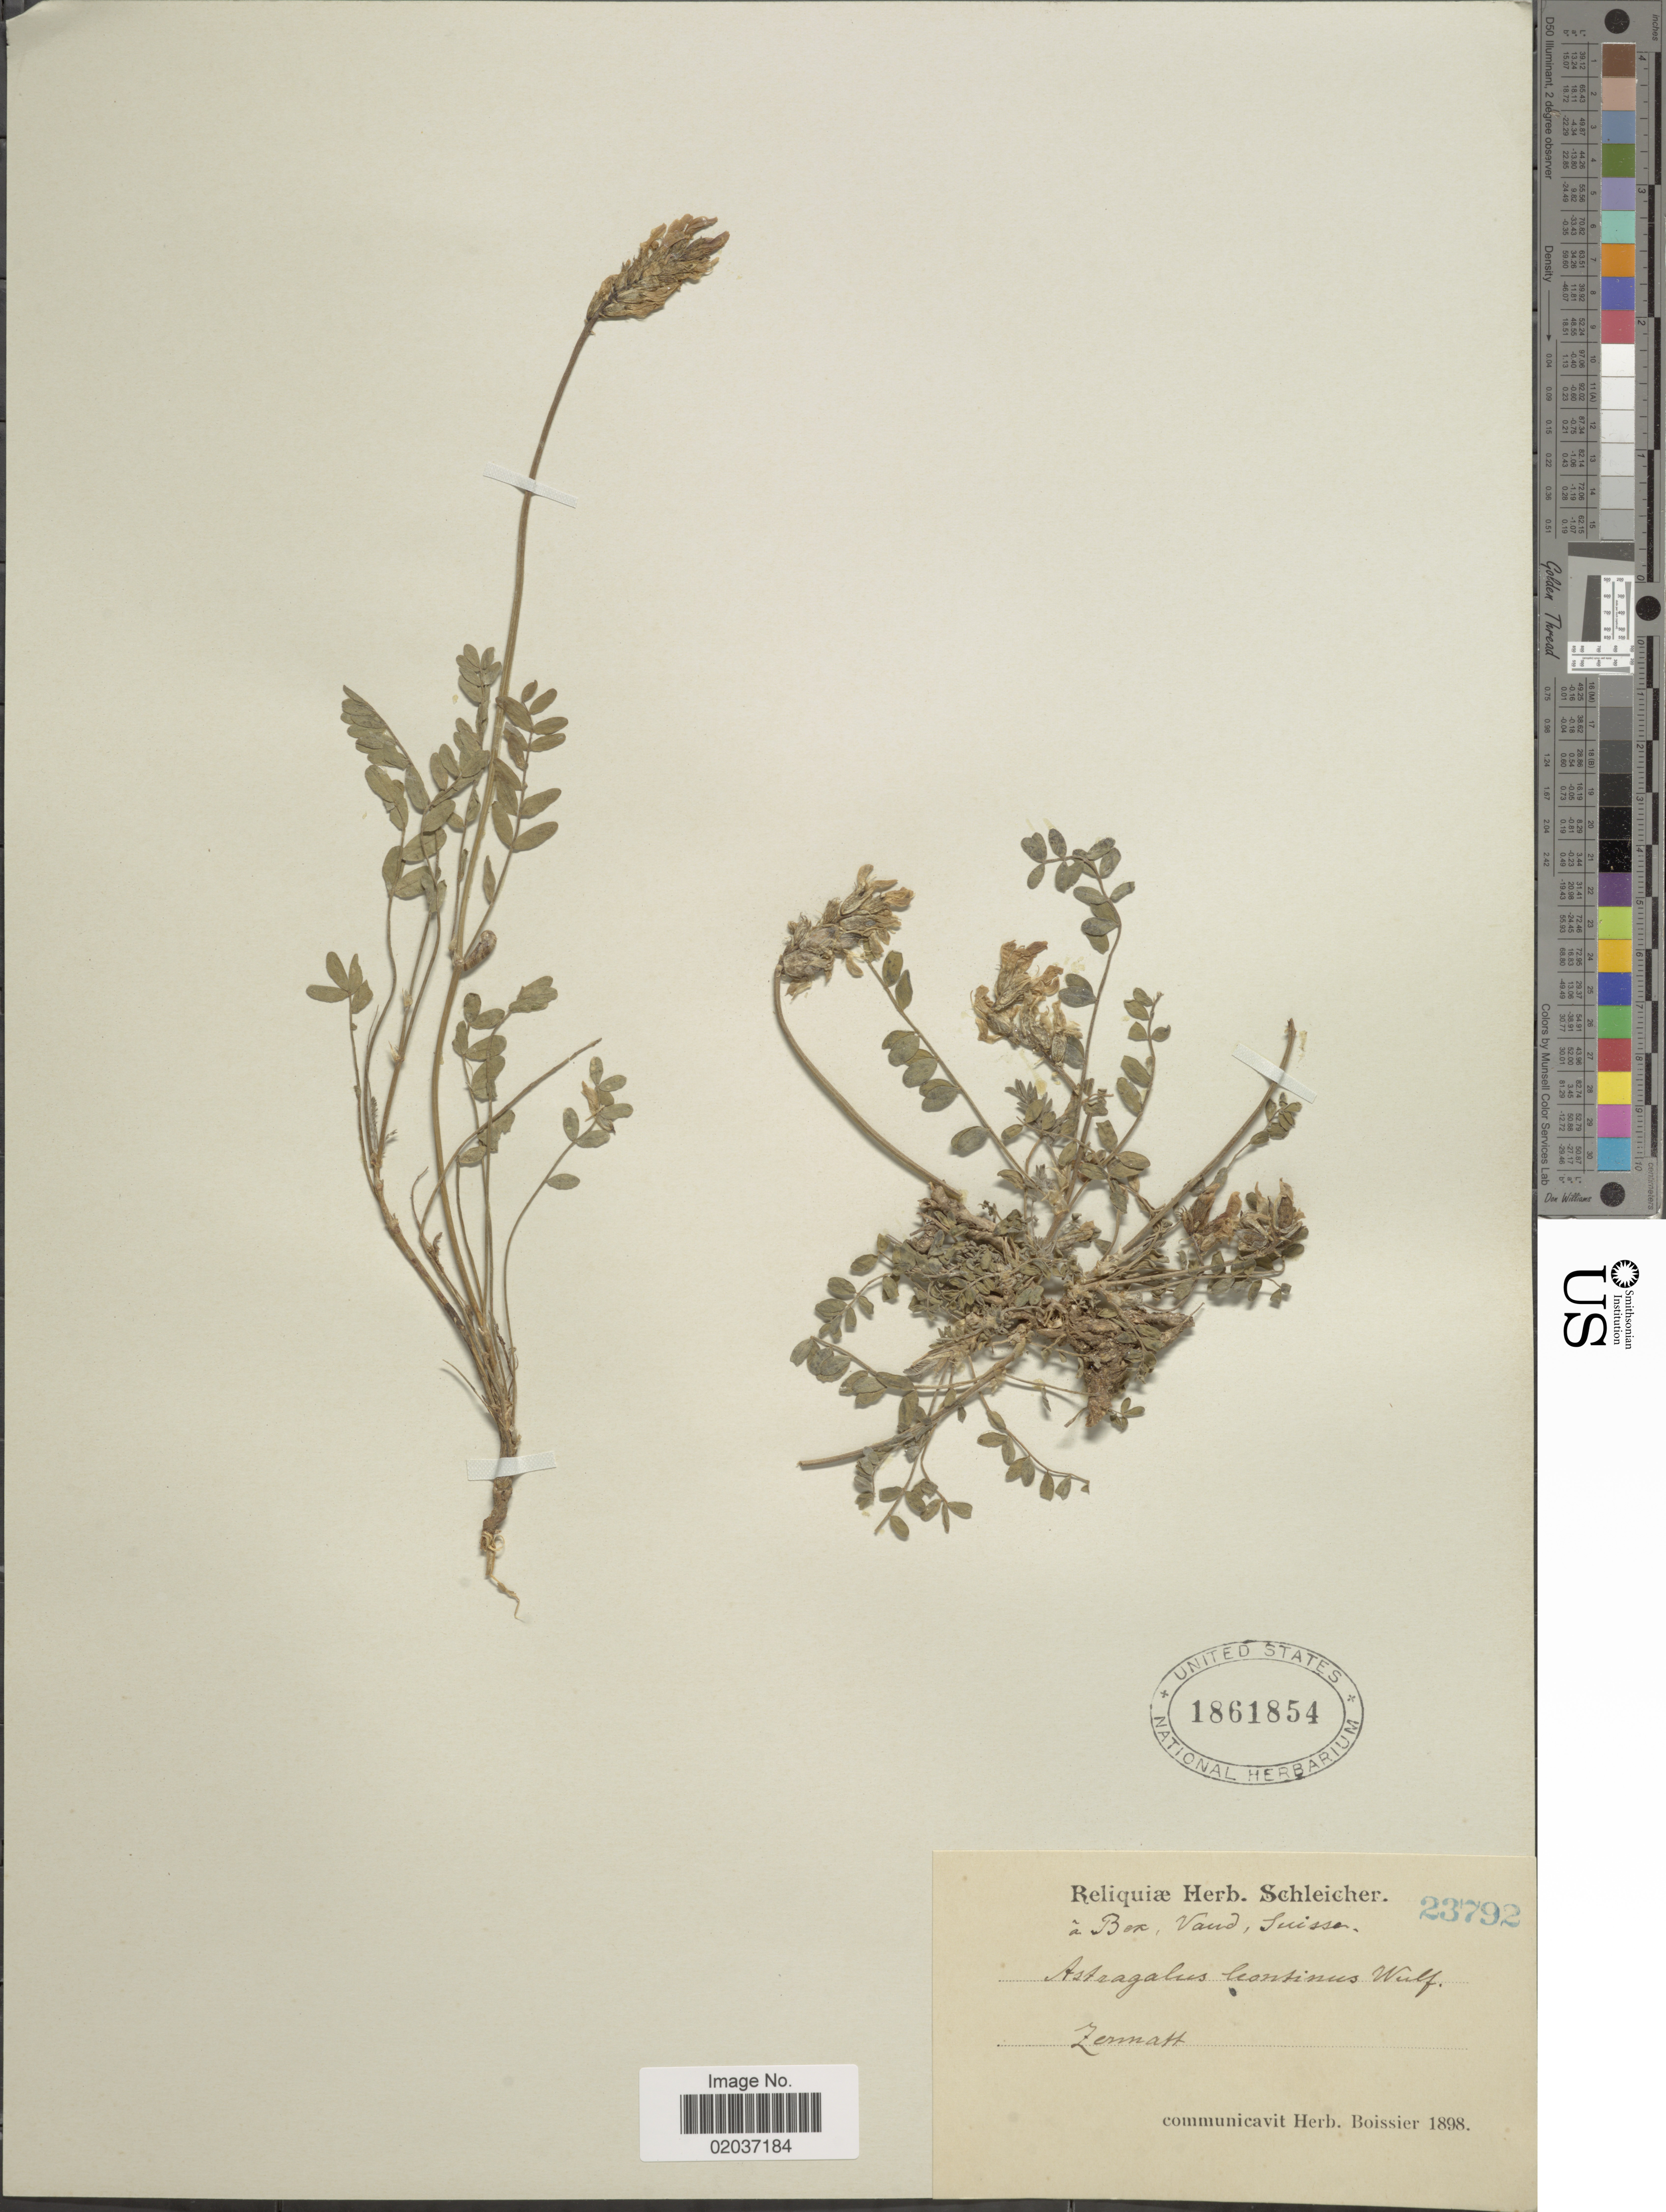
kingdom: Plantae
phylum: Tracheophyta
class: Magnoliopsida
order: Fabales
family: Fabaceae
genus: Astragalus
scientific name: Astragalus leontinus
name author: Wulfen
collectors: ex herb. Schleicher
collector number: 23792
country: Switzerland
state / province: Vaud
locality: Bex, Vaud, Suisse, Zermatt.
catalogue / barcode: US 1861854